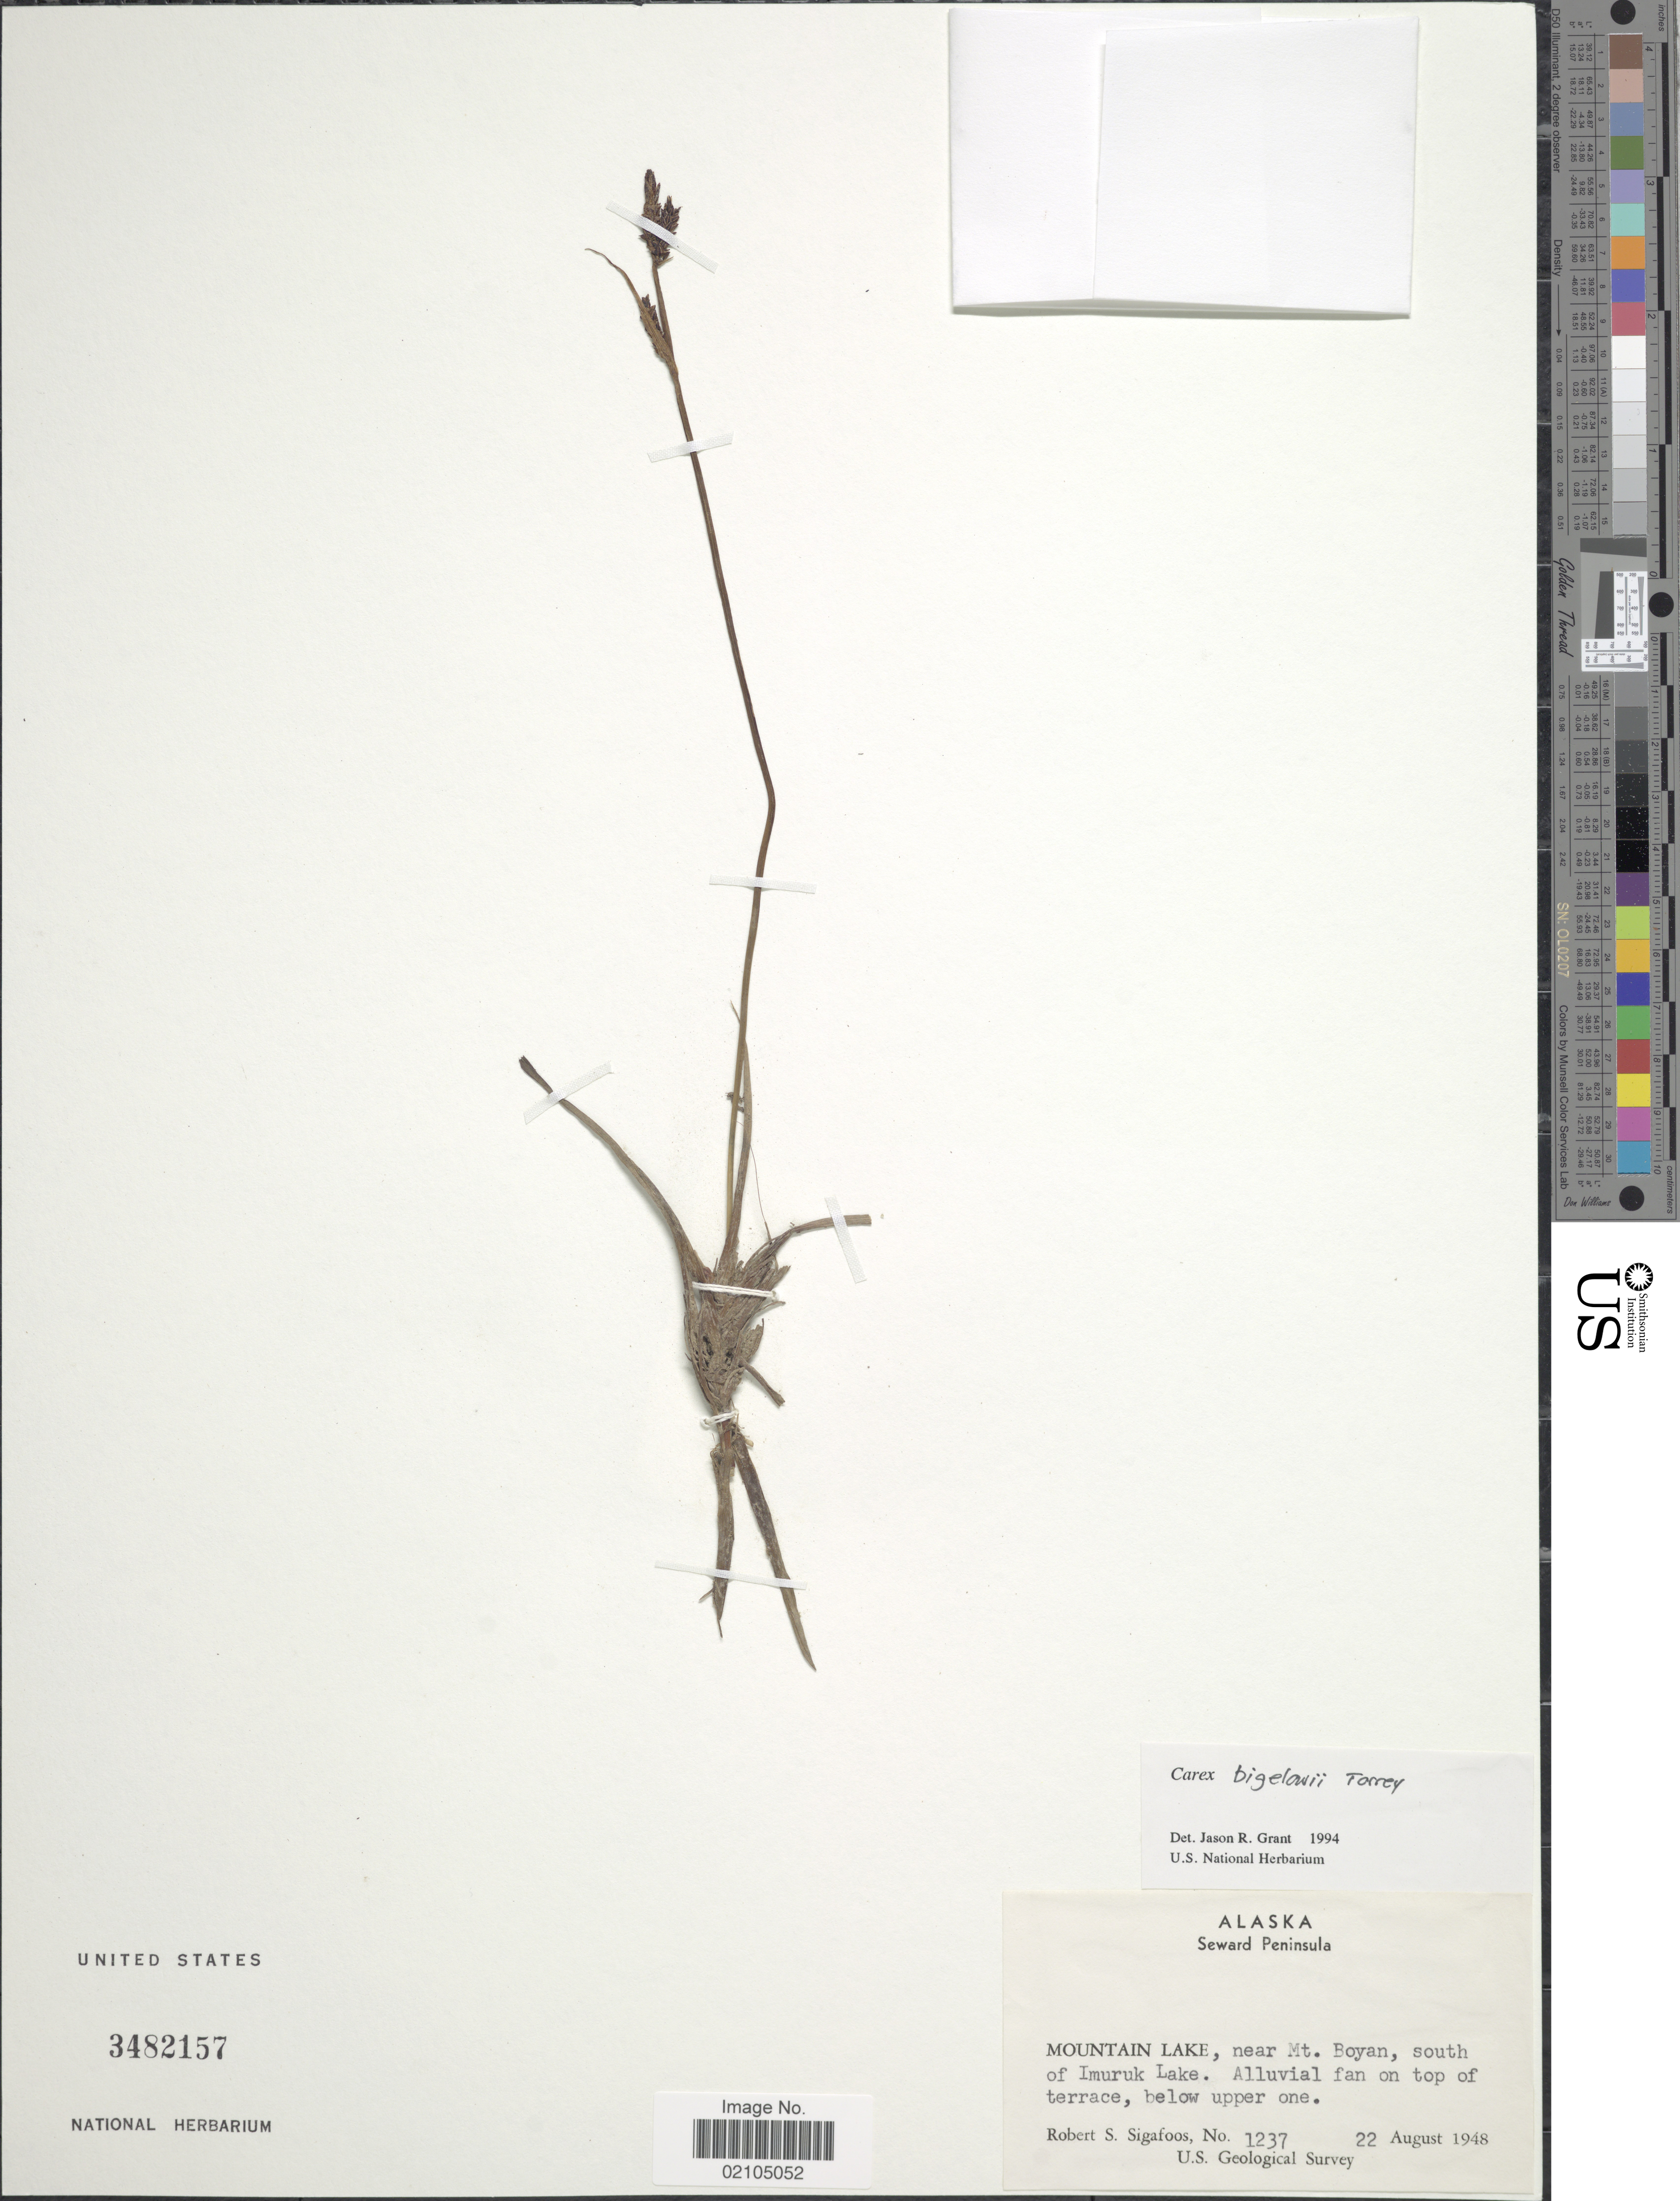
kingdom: Plantae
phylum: Tracheophyta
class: Liliopsida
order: Poales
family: Cyperaceae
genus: Carex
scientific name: Carex bigelowii subsp. lugens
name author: (Holm) T.V. Egorova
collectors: R. Sigafoos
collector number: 1237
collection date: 1948-08-22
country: United States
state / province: Alaska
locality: Seward Peninsula. Mountain Lake, near Mt. Boyan, south of Imuruk Lake. Alluvial fan on top of terrace, below upper one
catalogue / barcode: US 3482157